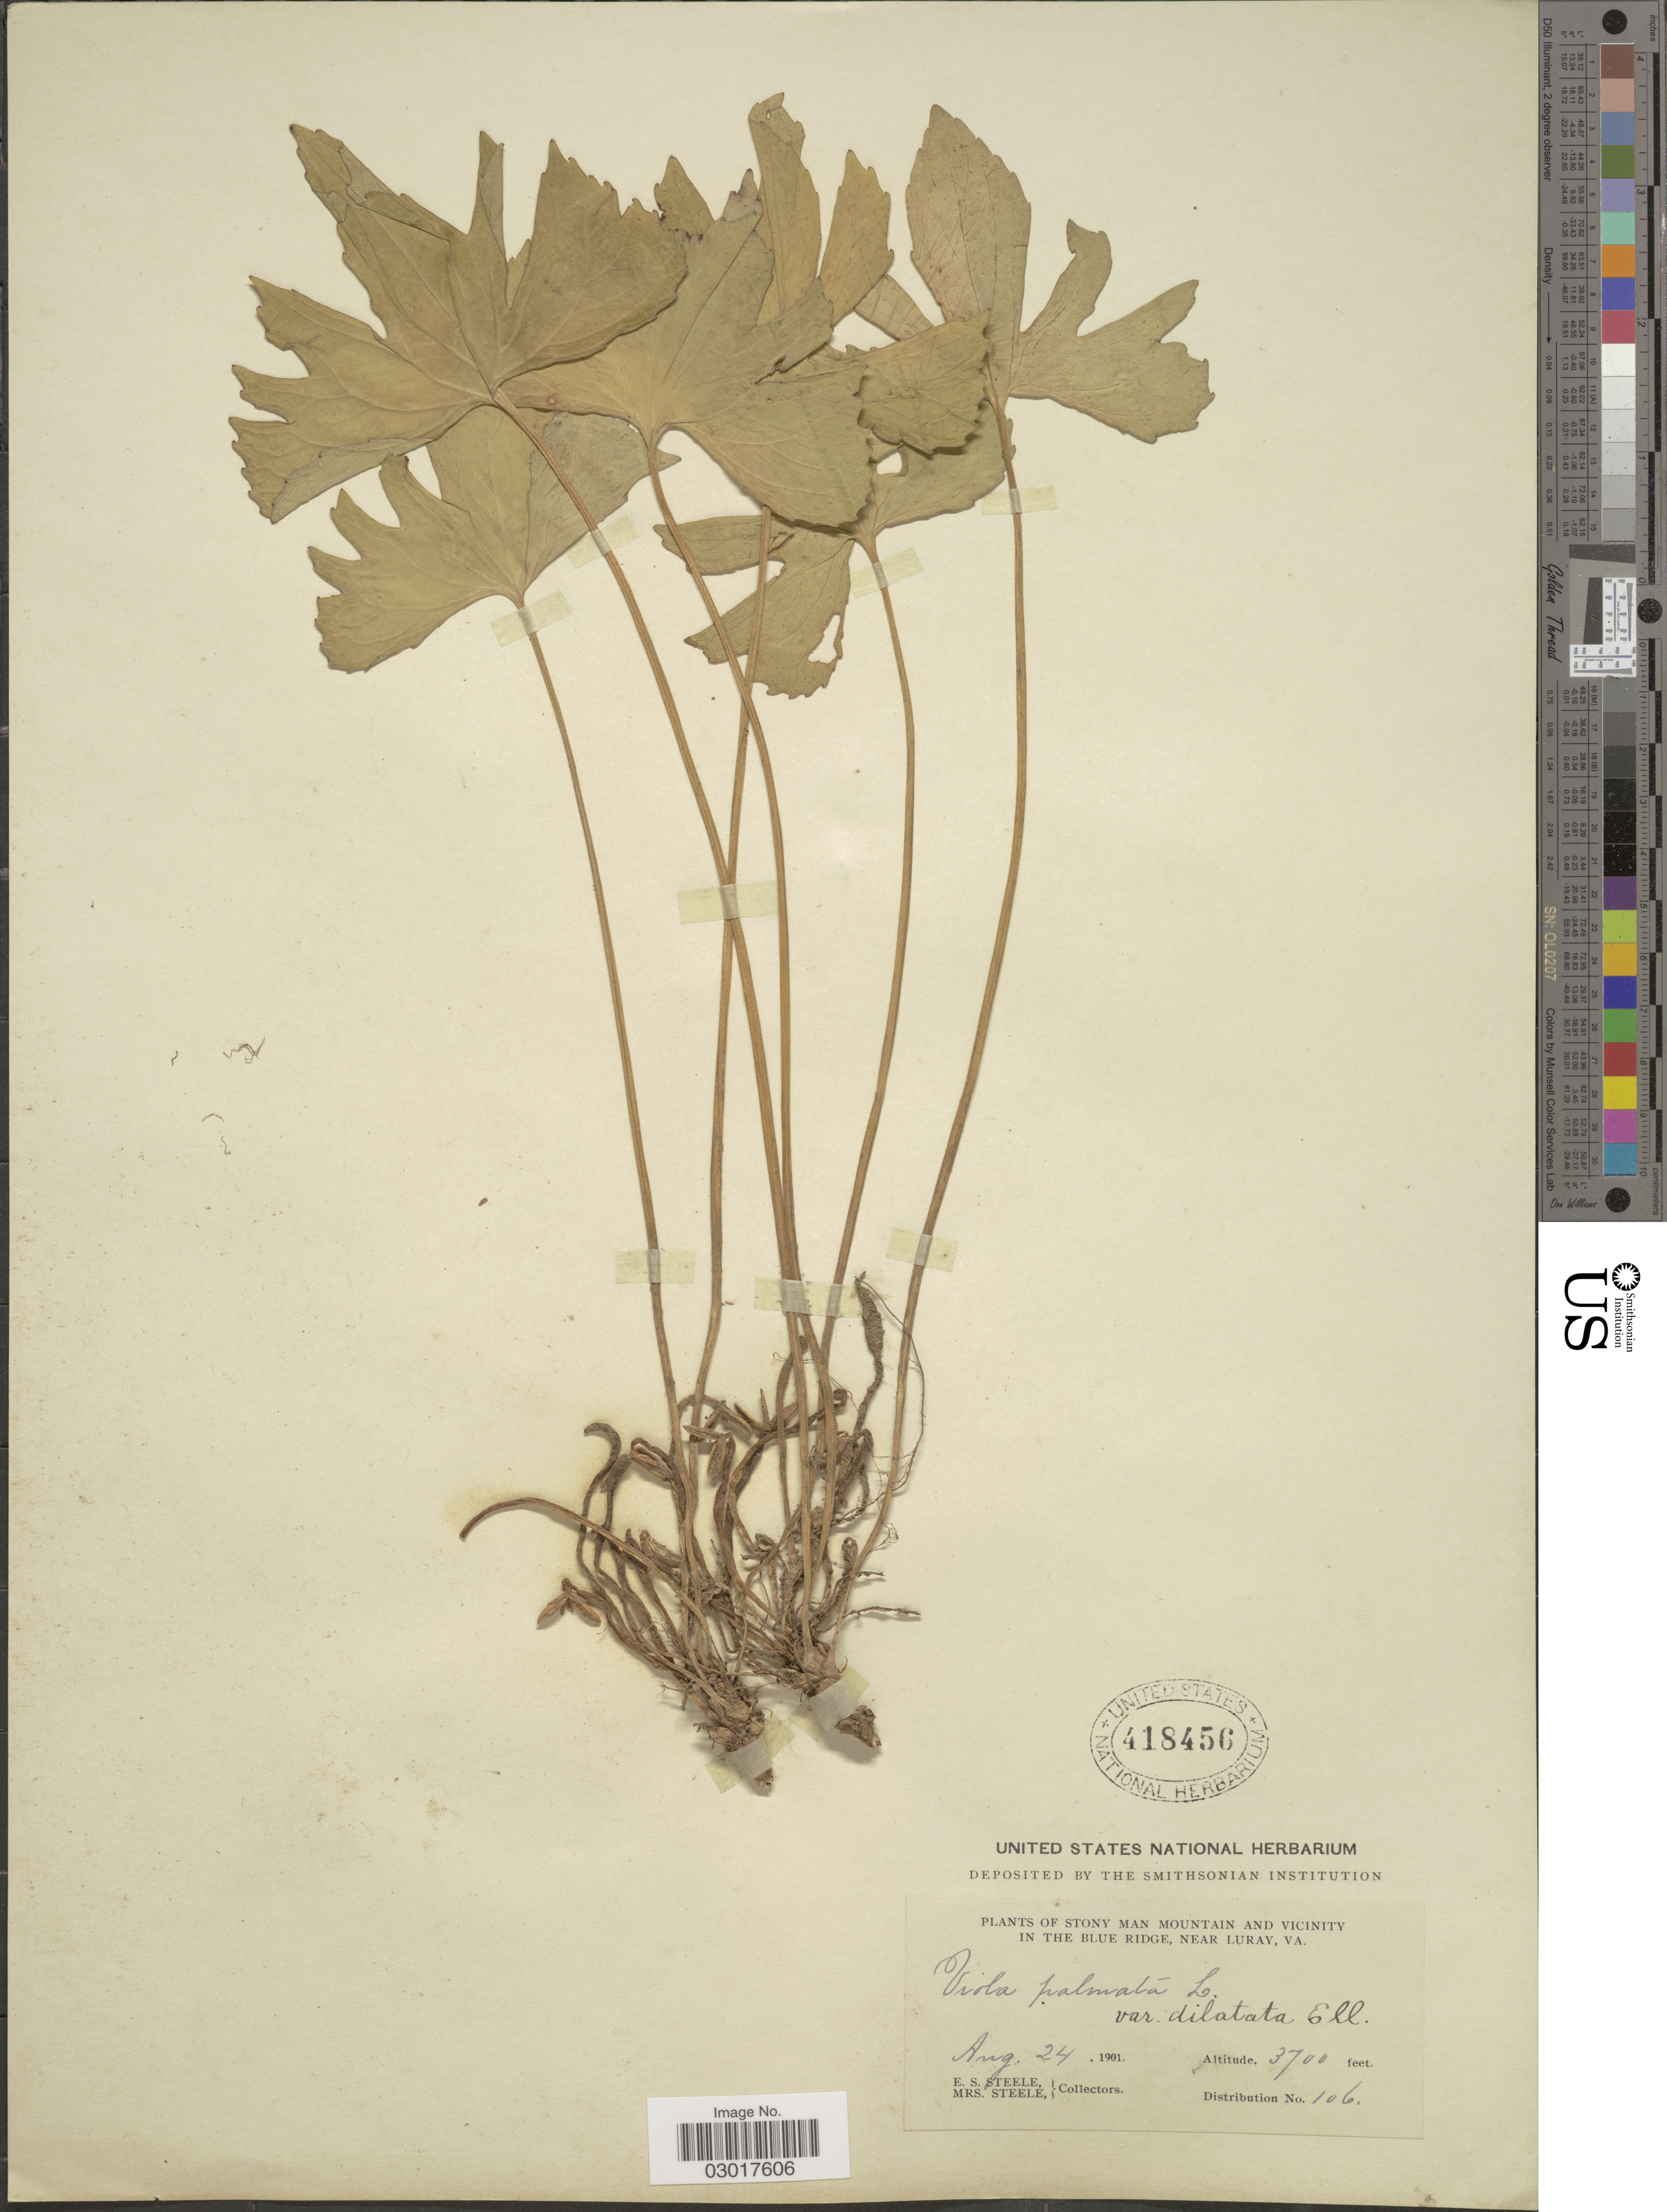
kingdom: Plantae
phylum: Tracheophyta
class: Magnoliopsida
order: Malpighiales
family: Violaceae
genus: Viola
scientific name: Viola triloba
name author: Schwein.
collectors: E. Steele & Mrs. E. S. Steele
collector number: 106?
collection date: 1901-08-24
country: United States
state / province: Virginia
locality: The Stony Man Mountain and Vicinity in the Blue Ridge, near Luray.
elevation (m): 1128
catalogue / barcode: US 418456